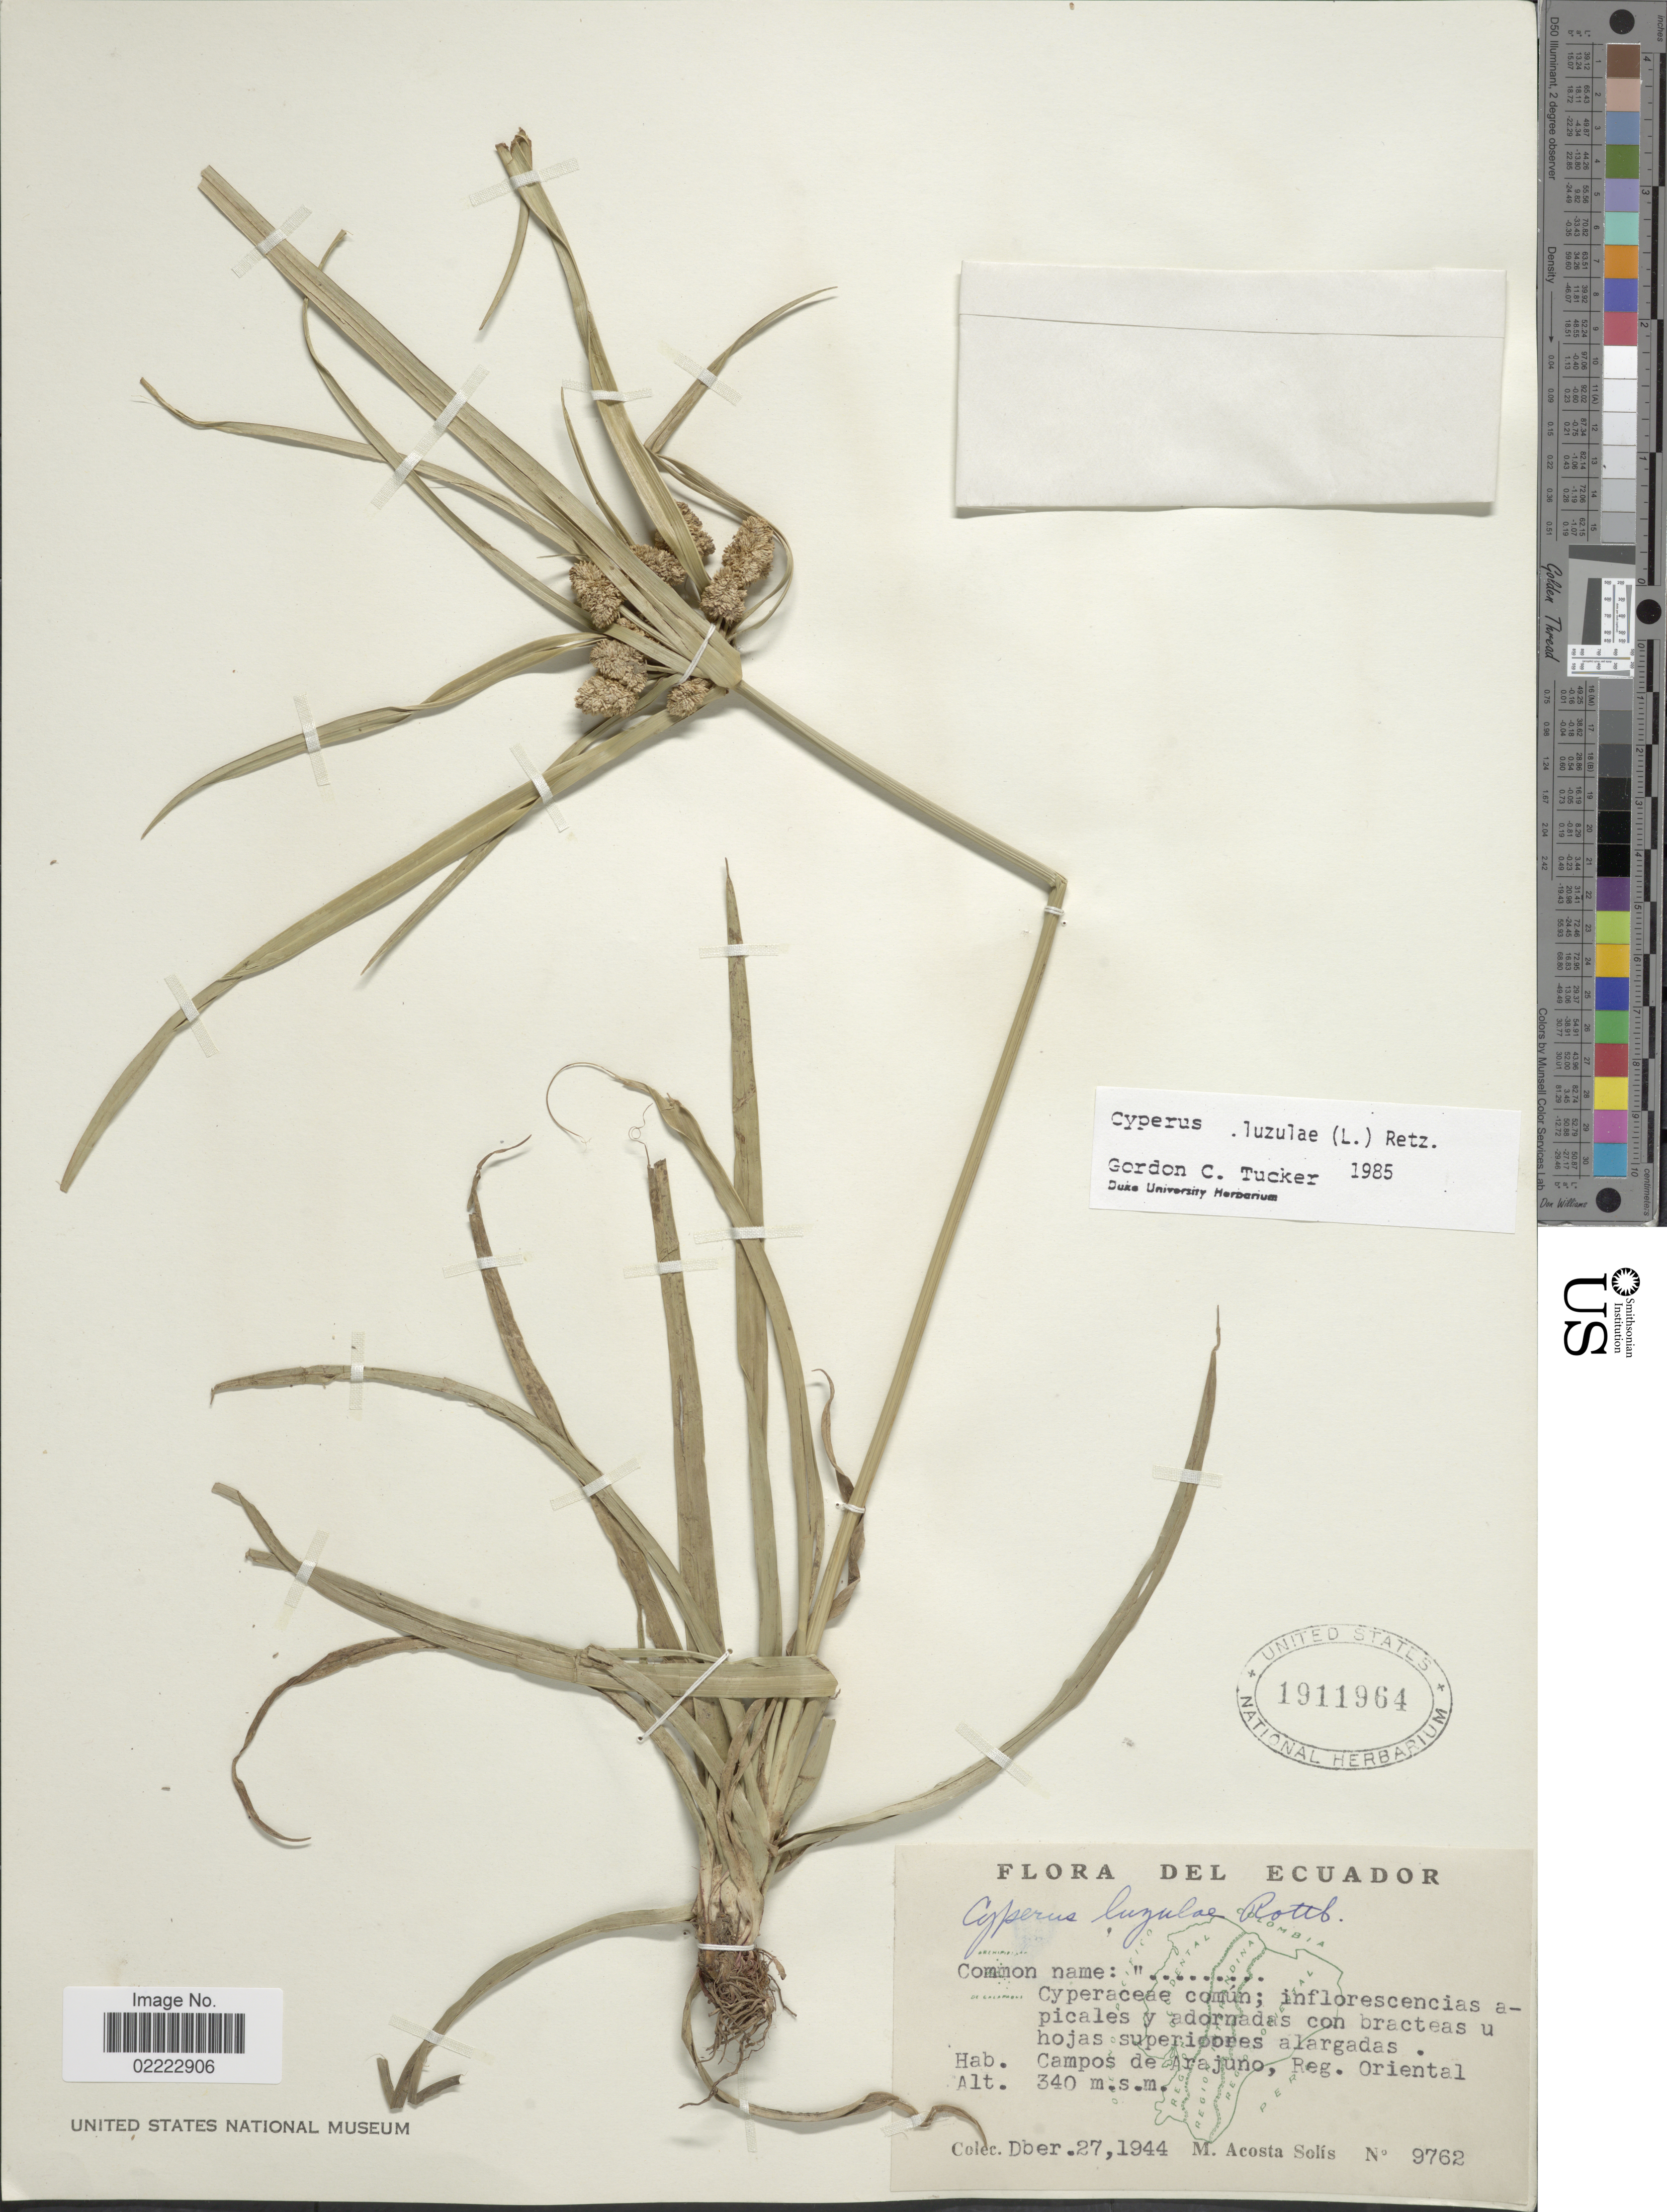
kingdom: Plantae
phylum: Tracheophyta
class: Liliopsida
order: Poales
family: Cyperaceae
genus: Cyperus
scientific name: Cyperus luzulae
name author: (L.) Rottb. ex Retz.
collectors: M. Acosta Solis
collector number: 9762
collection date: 1944-12-27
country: Ecuador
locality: Campos de Arajuno, Reg. Oriental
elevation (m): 340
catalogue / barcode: US 1911964